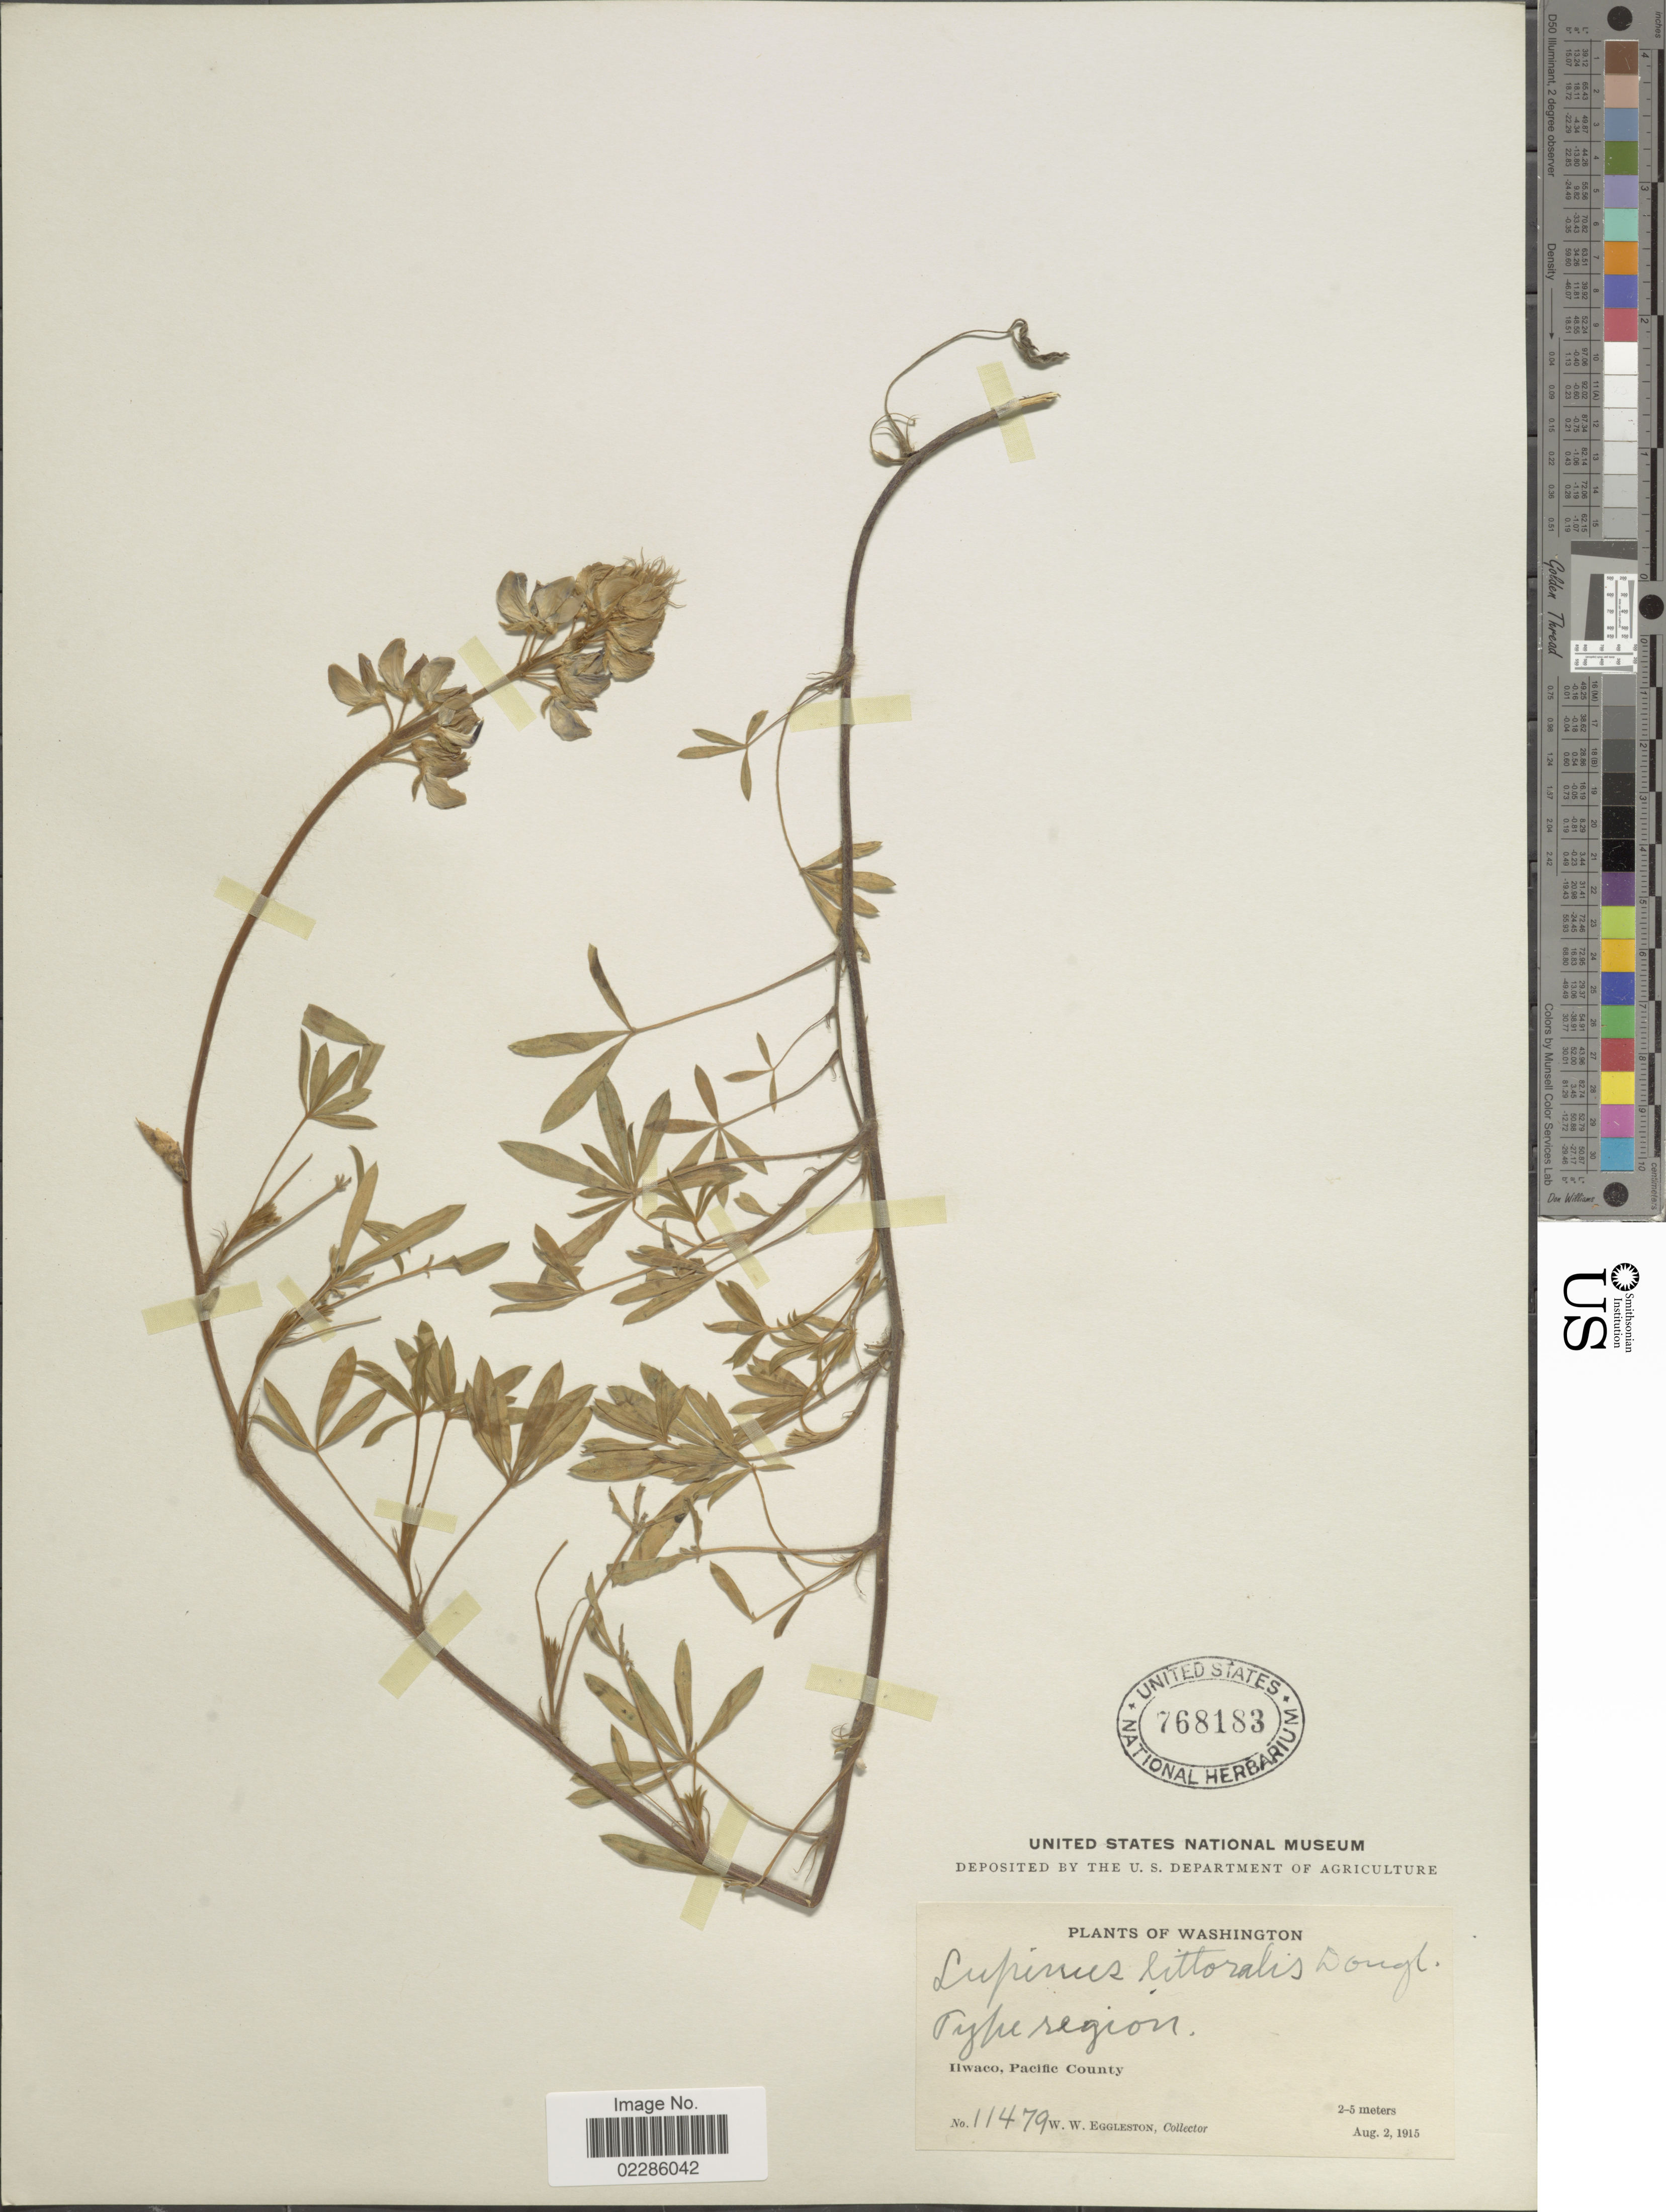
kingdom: Plantae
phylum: Tracheophyta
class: Magnoliopsida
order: Fabales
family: Fabaceae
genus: Lupinus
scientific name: Lupinus littoralis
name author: Douglas ex Lindl.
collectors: W. W. Eggleston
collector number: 11479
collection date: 1915-08-02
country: United States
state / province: Washington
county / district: Pacific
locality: Ilwaco, Pacific County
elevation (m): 2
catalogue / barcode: US 768183